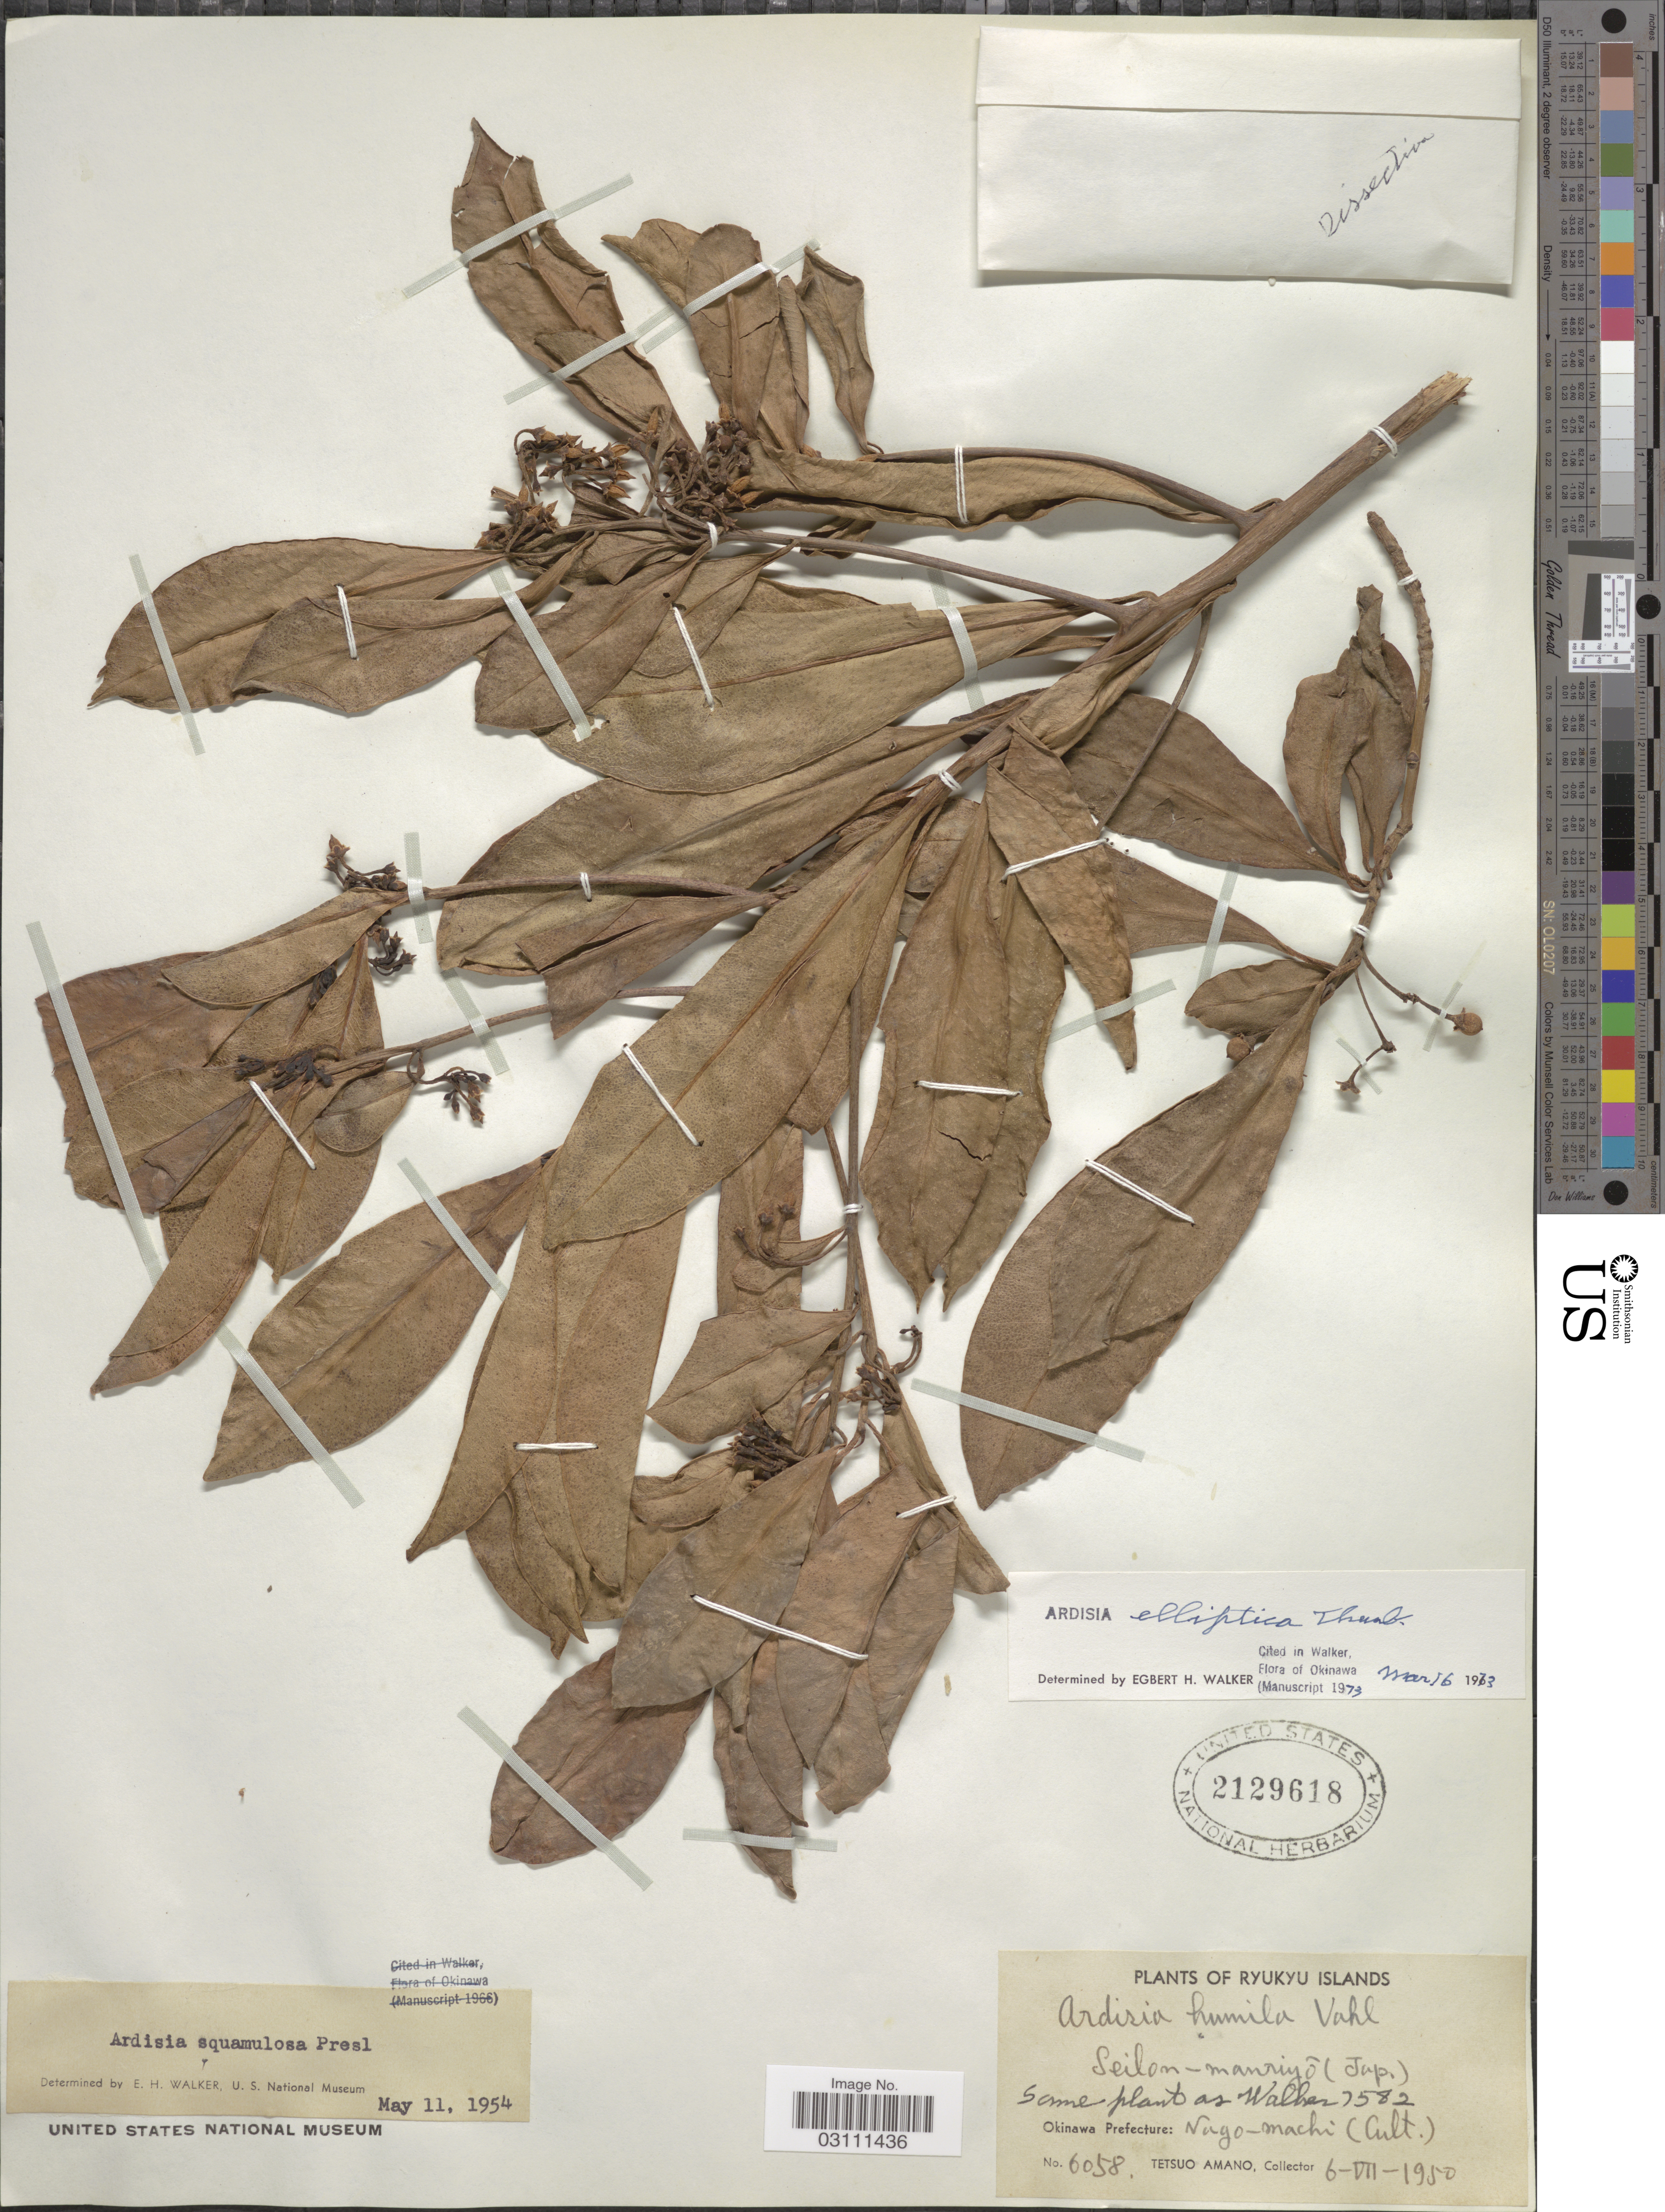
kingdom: Plantae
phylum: Tracheophyta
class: Magnoliopsida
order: Ericales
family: Primulaceae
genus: Ardisia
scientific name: Ardisia elliptica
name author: Thunb.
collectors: T. Amano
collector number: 6058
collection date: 1950-07-06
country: Japan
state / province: Okinawa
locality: Ryukyu Islands, Okinawa Prefecture: Nago-machi.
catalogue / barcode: US 2129618